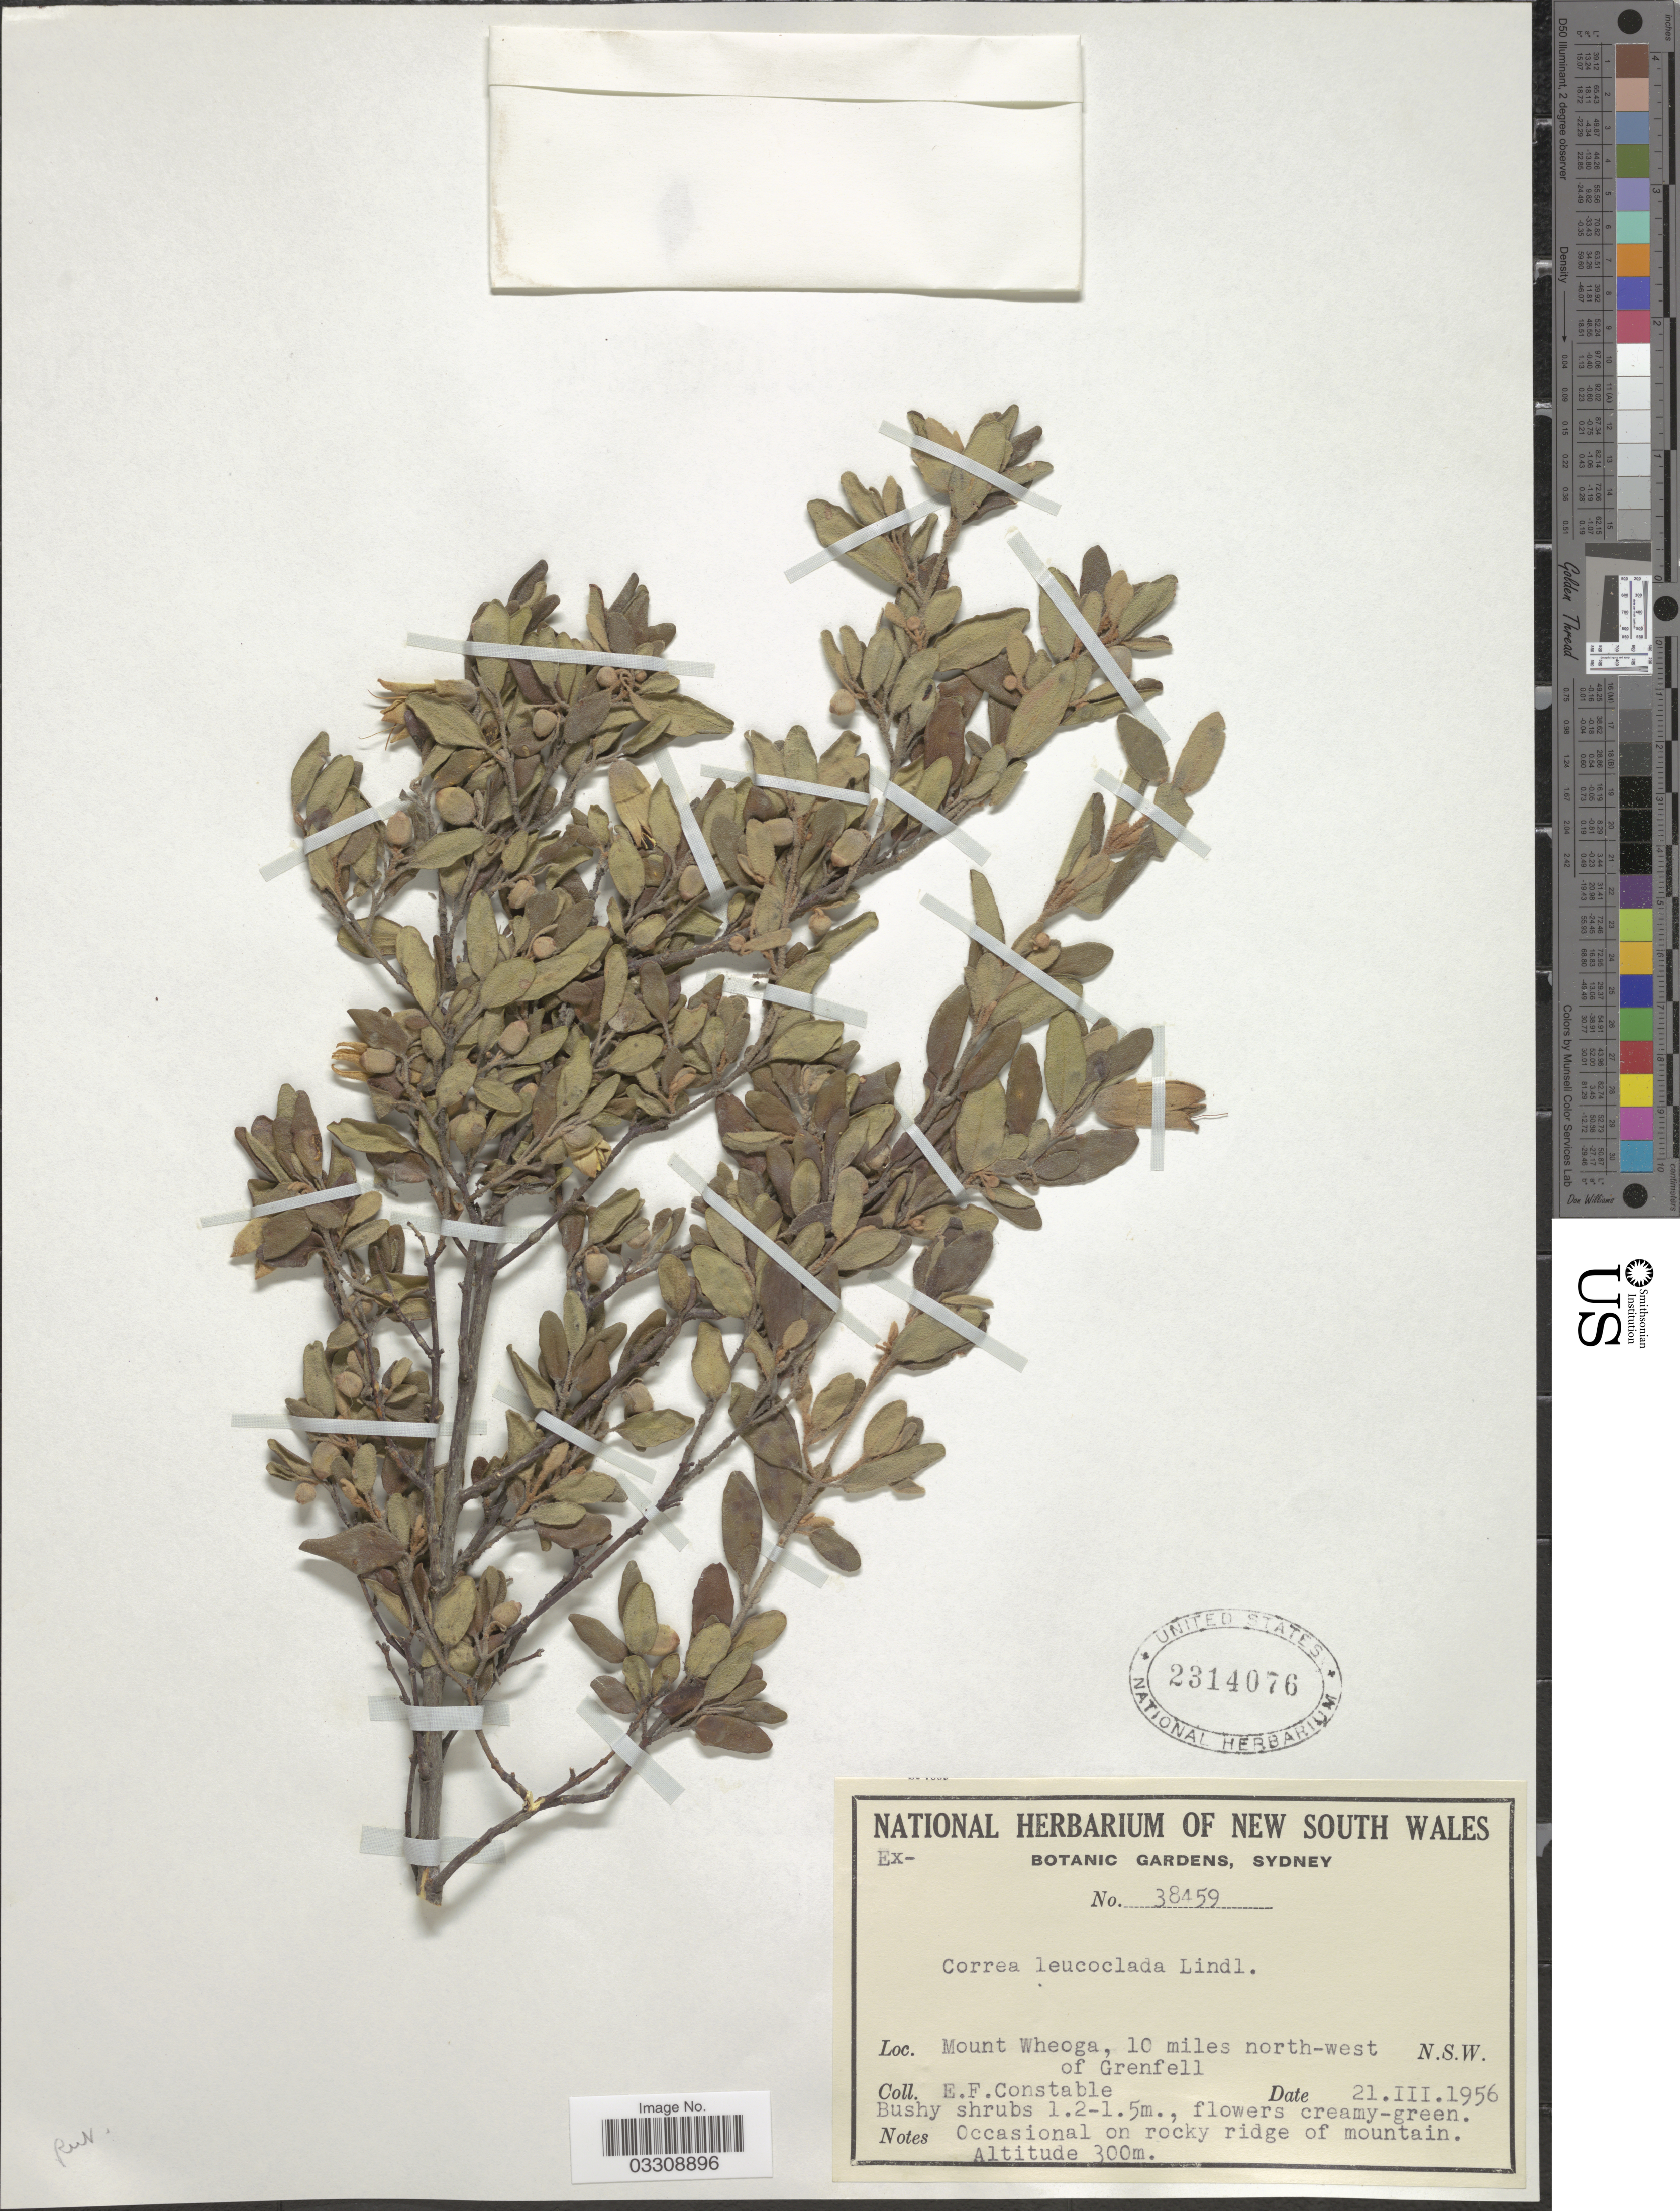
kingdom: Plantae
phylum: Tracheophyta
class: Magnoliopsida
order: Sapindales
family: Rutaceae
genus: Correa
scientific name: Correa leucoclada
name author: Lindl.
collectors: E. F. Constable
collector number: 38459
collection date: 1956-03-21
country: Australia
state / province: New South Wales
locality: Mount Wheoga, 10 miles north-west of Grenfell.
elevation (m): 300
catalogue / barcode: US 2314076